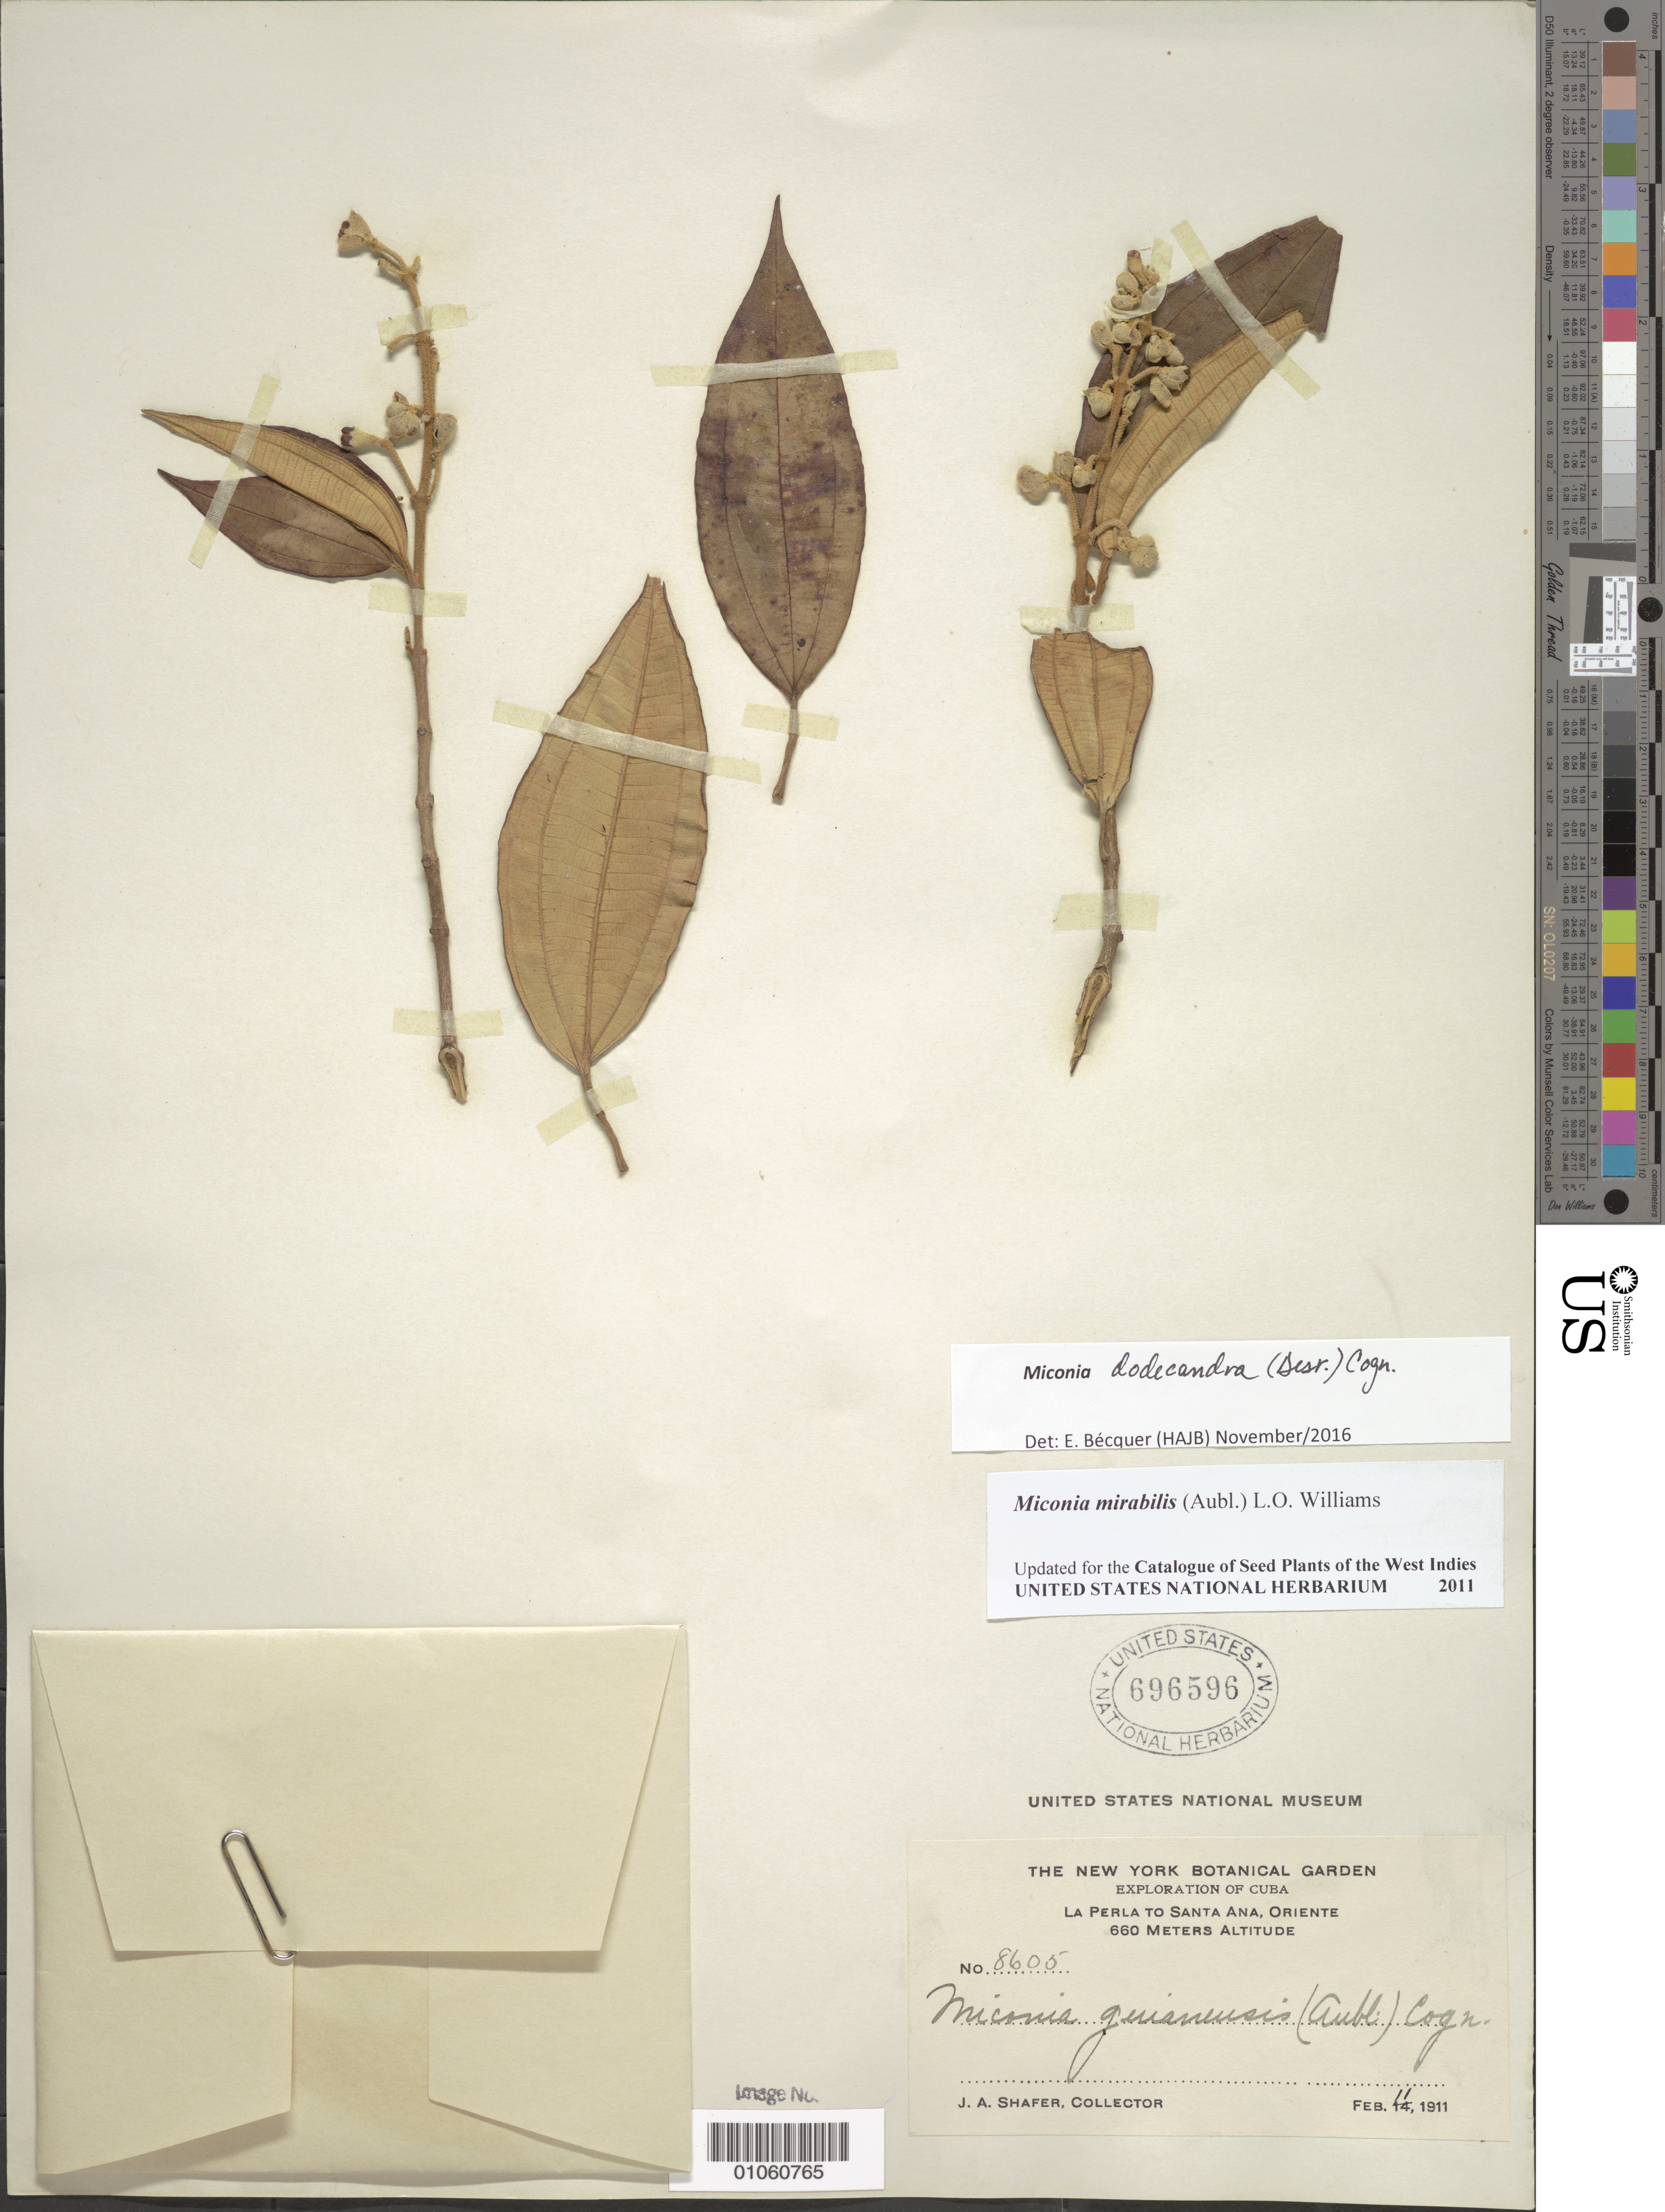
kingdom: Plantae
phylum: Tracheophyta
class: Magnoliopsida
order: Myrtales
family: Melastomataceae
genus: Miconia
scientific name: Miconia dodecandra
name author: Cogn.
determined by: Bécquer Granados, E. R., (HAJB)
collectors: J. A. Shafer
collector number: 8605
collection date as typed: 11 Feb 1911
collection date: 1911-02-11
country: Cuba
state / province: Oriente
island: Cuba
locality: La Perla to Santa Ana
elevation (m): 660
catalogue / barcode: US 696596